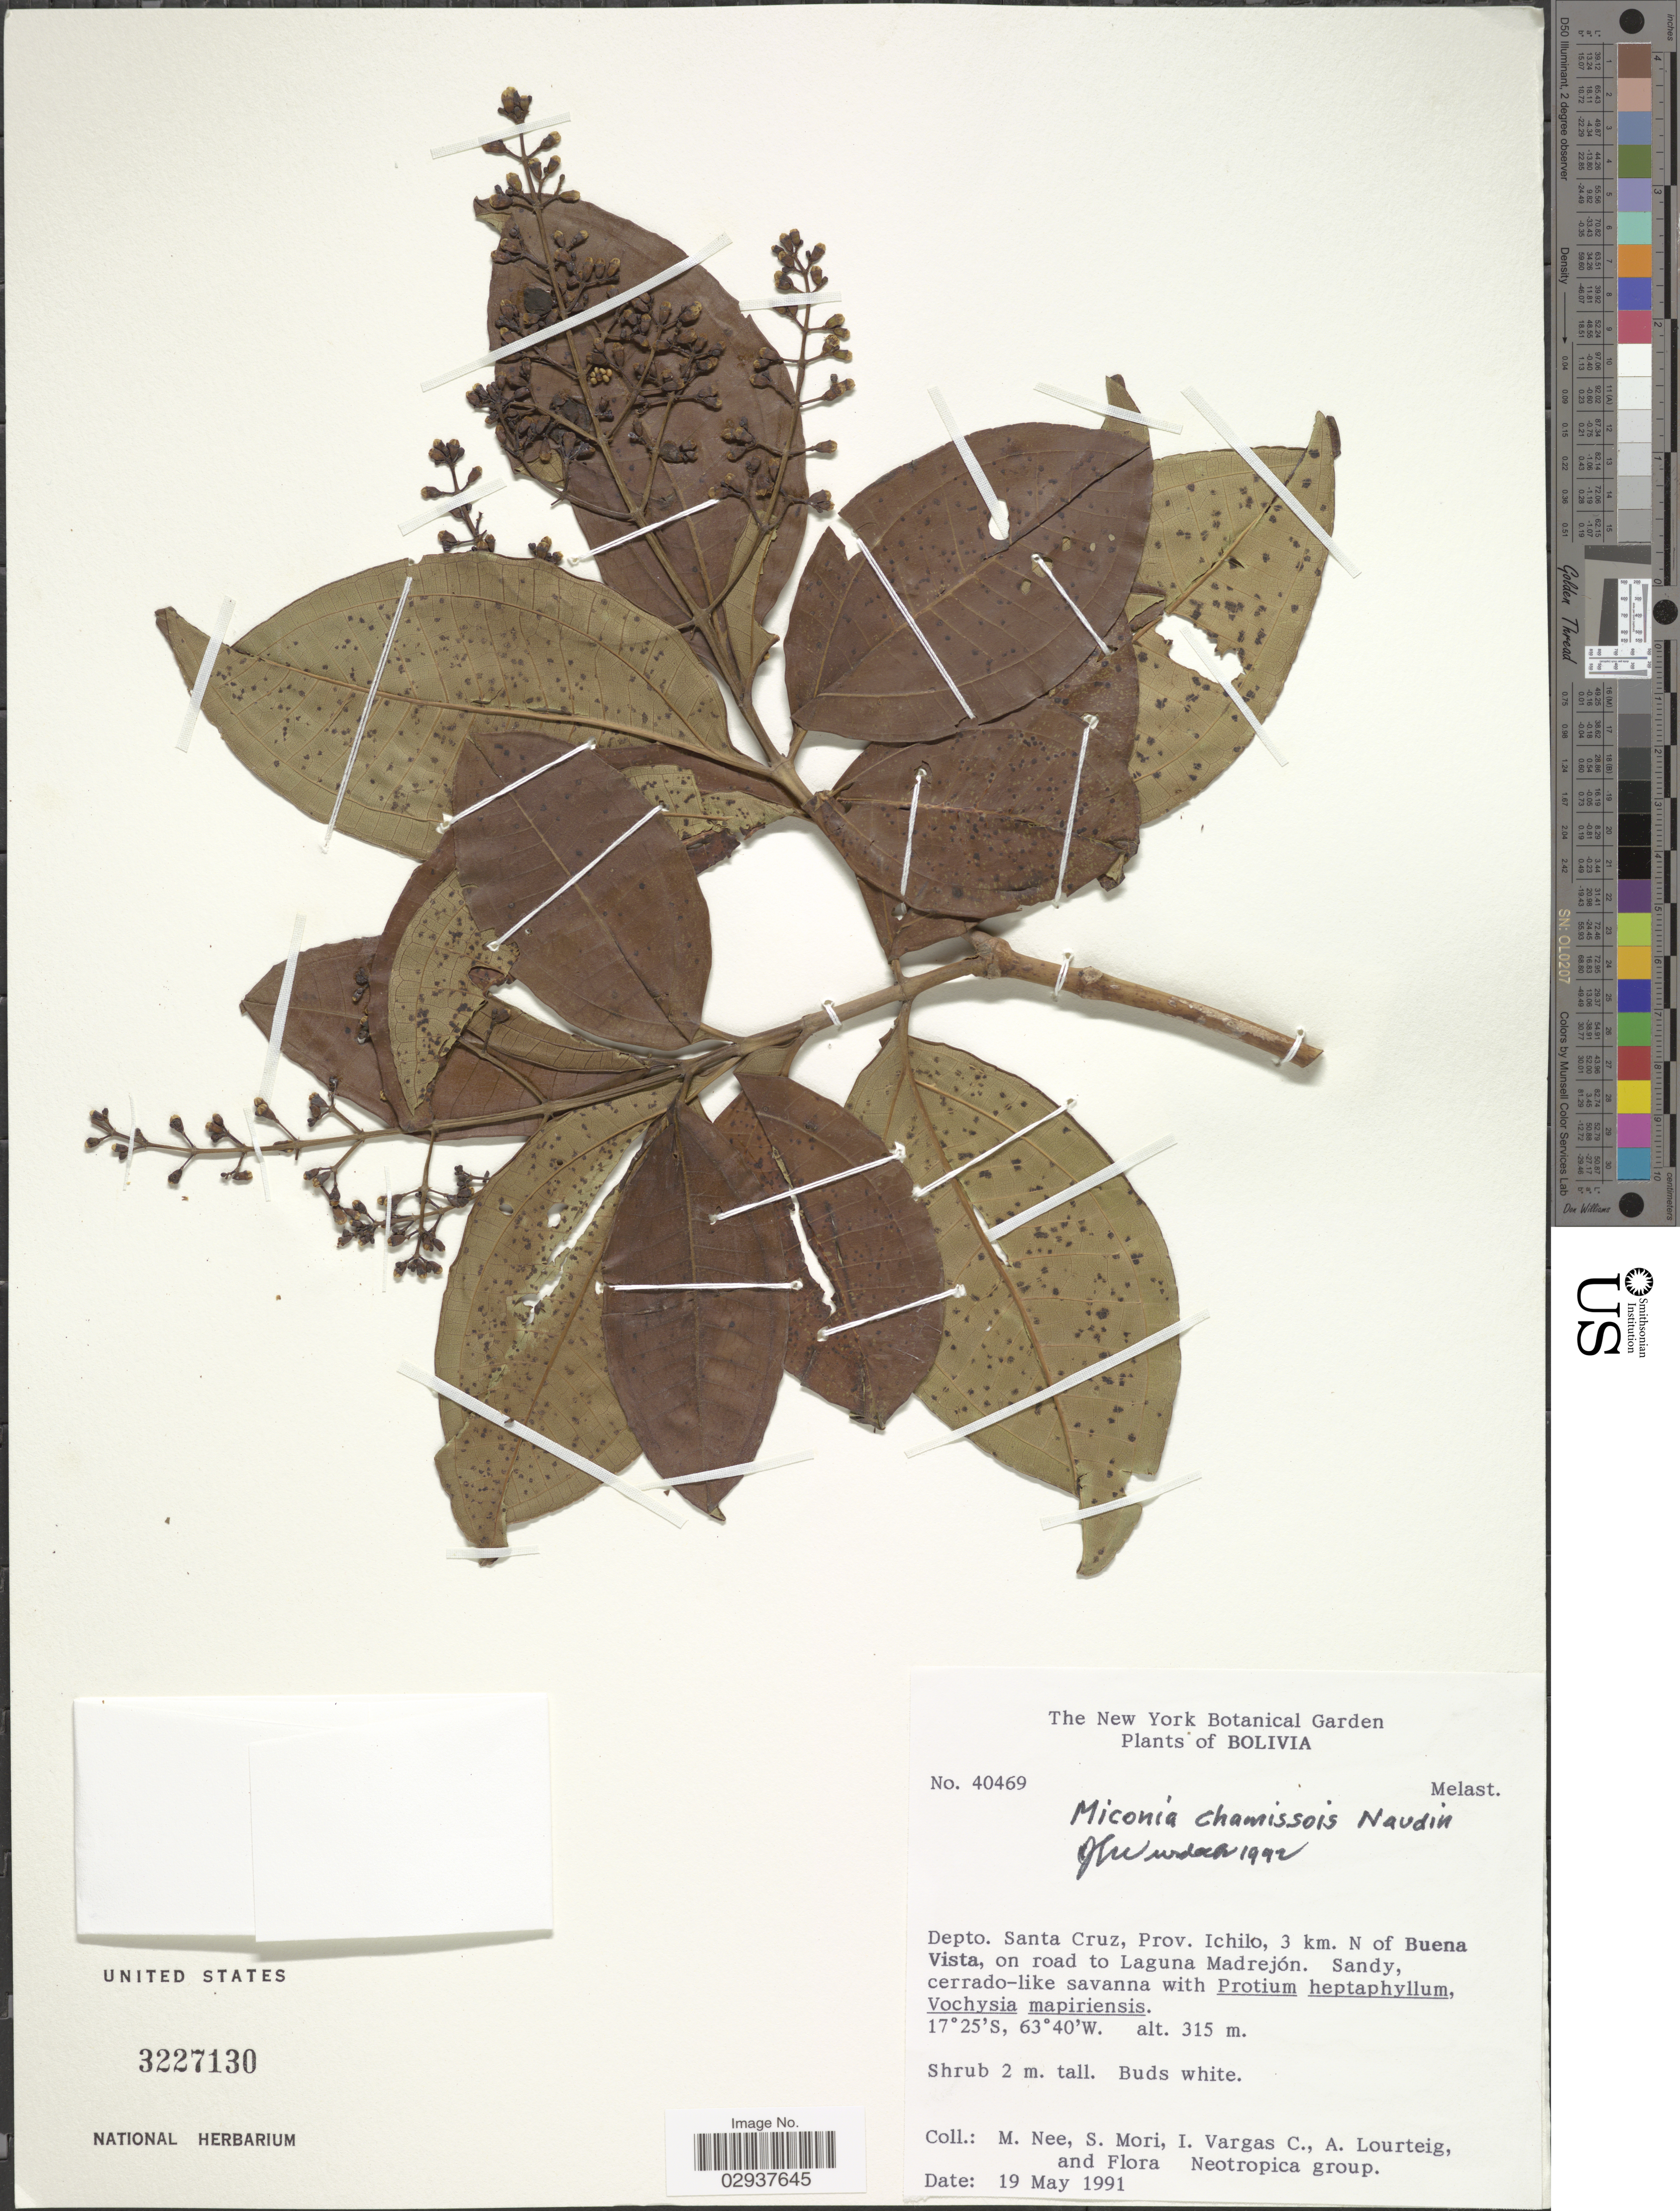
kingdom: Plantae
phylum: Tracheophyta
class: Magnoliopsida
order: Myrtales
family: Melastomataceae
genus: Miconia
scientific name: Miconia chamissois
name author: Naudin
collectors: M. Nee, S. Mori, I. Vargas C., A. Lourteig & Flora Neotropica group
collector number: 40469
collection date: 1991-05-19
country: Bolivia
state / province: Santa Cruz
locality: Depto. Santa Cruz, Prov. Ichilo, 3 km. N of Buena Vista, on road to Laguna Madrejón.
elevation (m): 315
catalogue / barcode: US 3227130